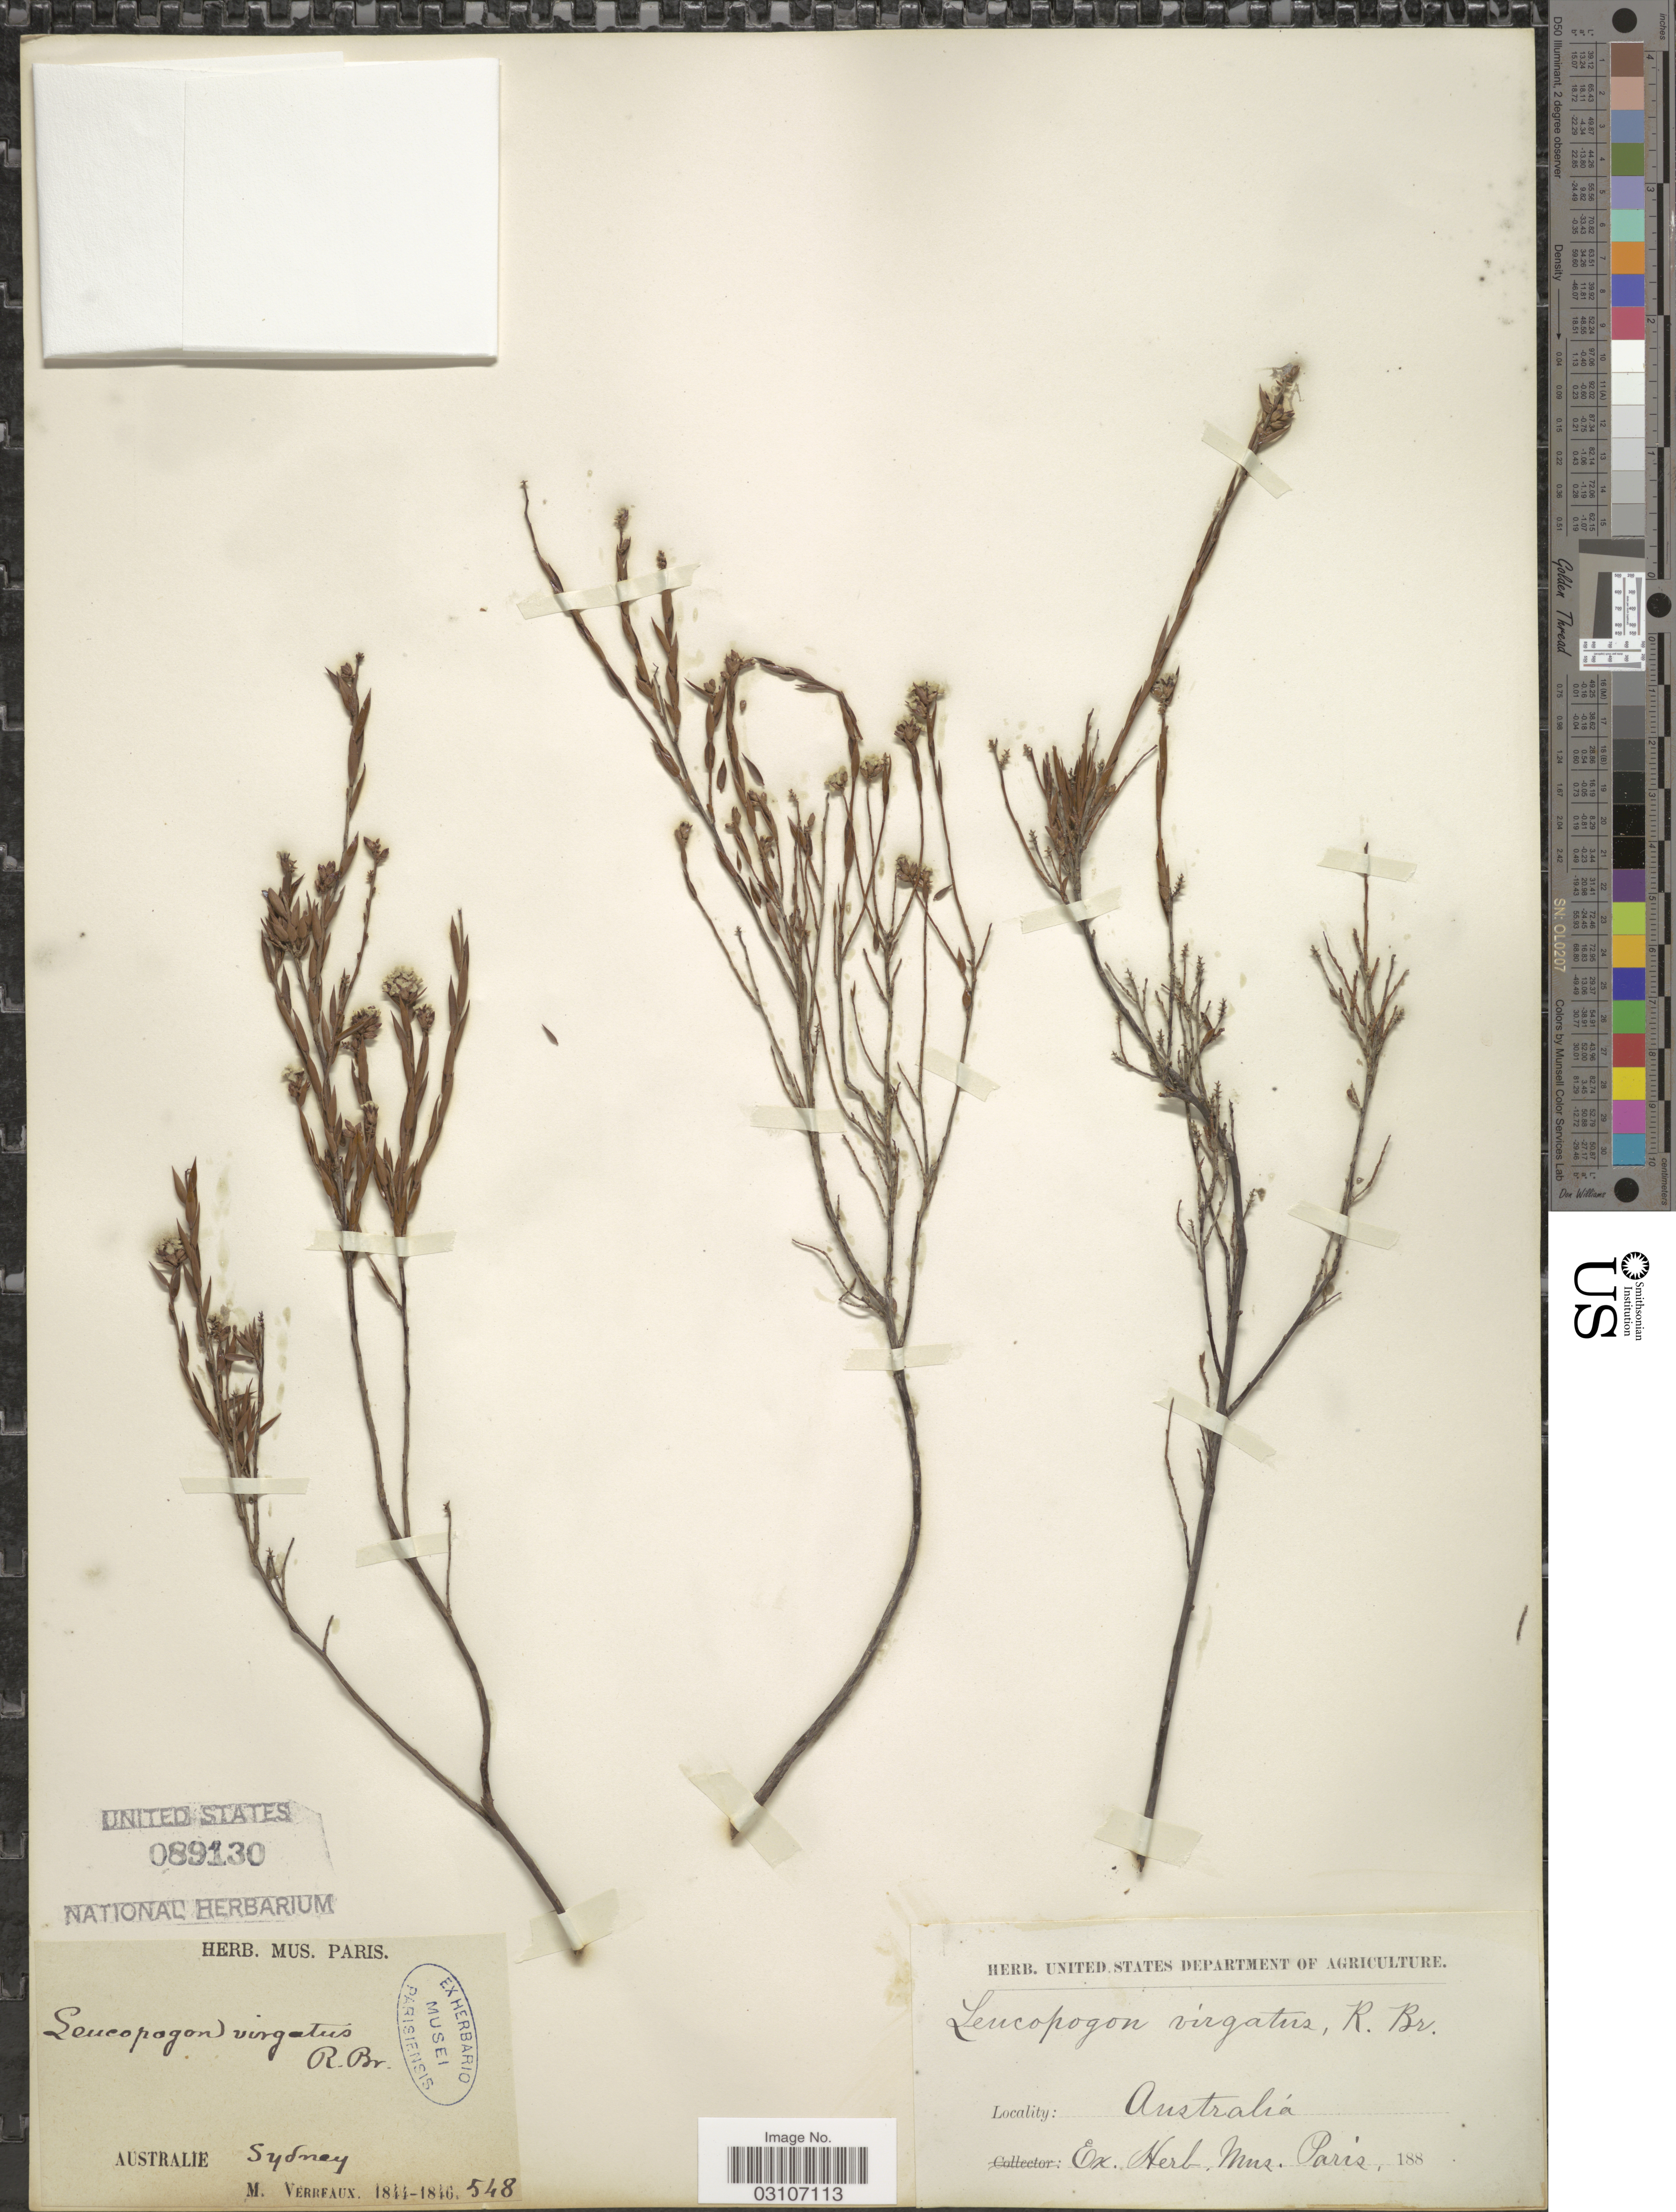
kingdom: Plantae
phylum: Tracheophyta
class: Magnoliopsida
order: Ericales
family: Ericaceae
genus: Leucopogon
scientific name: Leucopogon virgatus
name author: R. Br.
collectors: M. Verreaux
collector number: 548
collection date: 1844/1846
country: Australia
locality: Sydney.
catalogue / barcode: US 89130